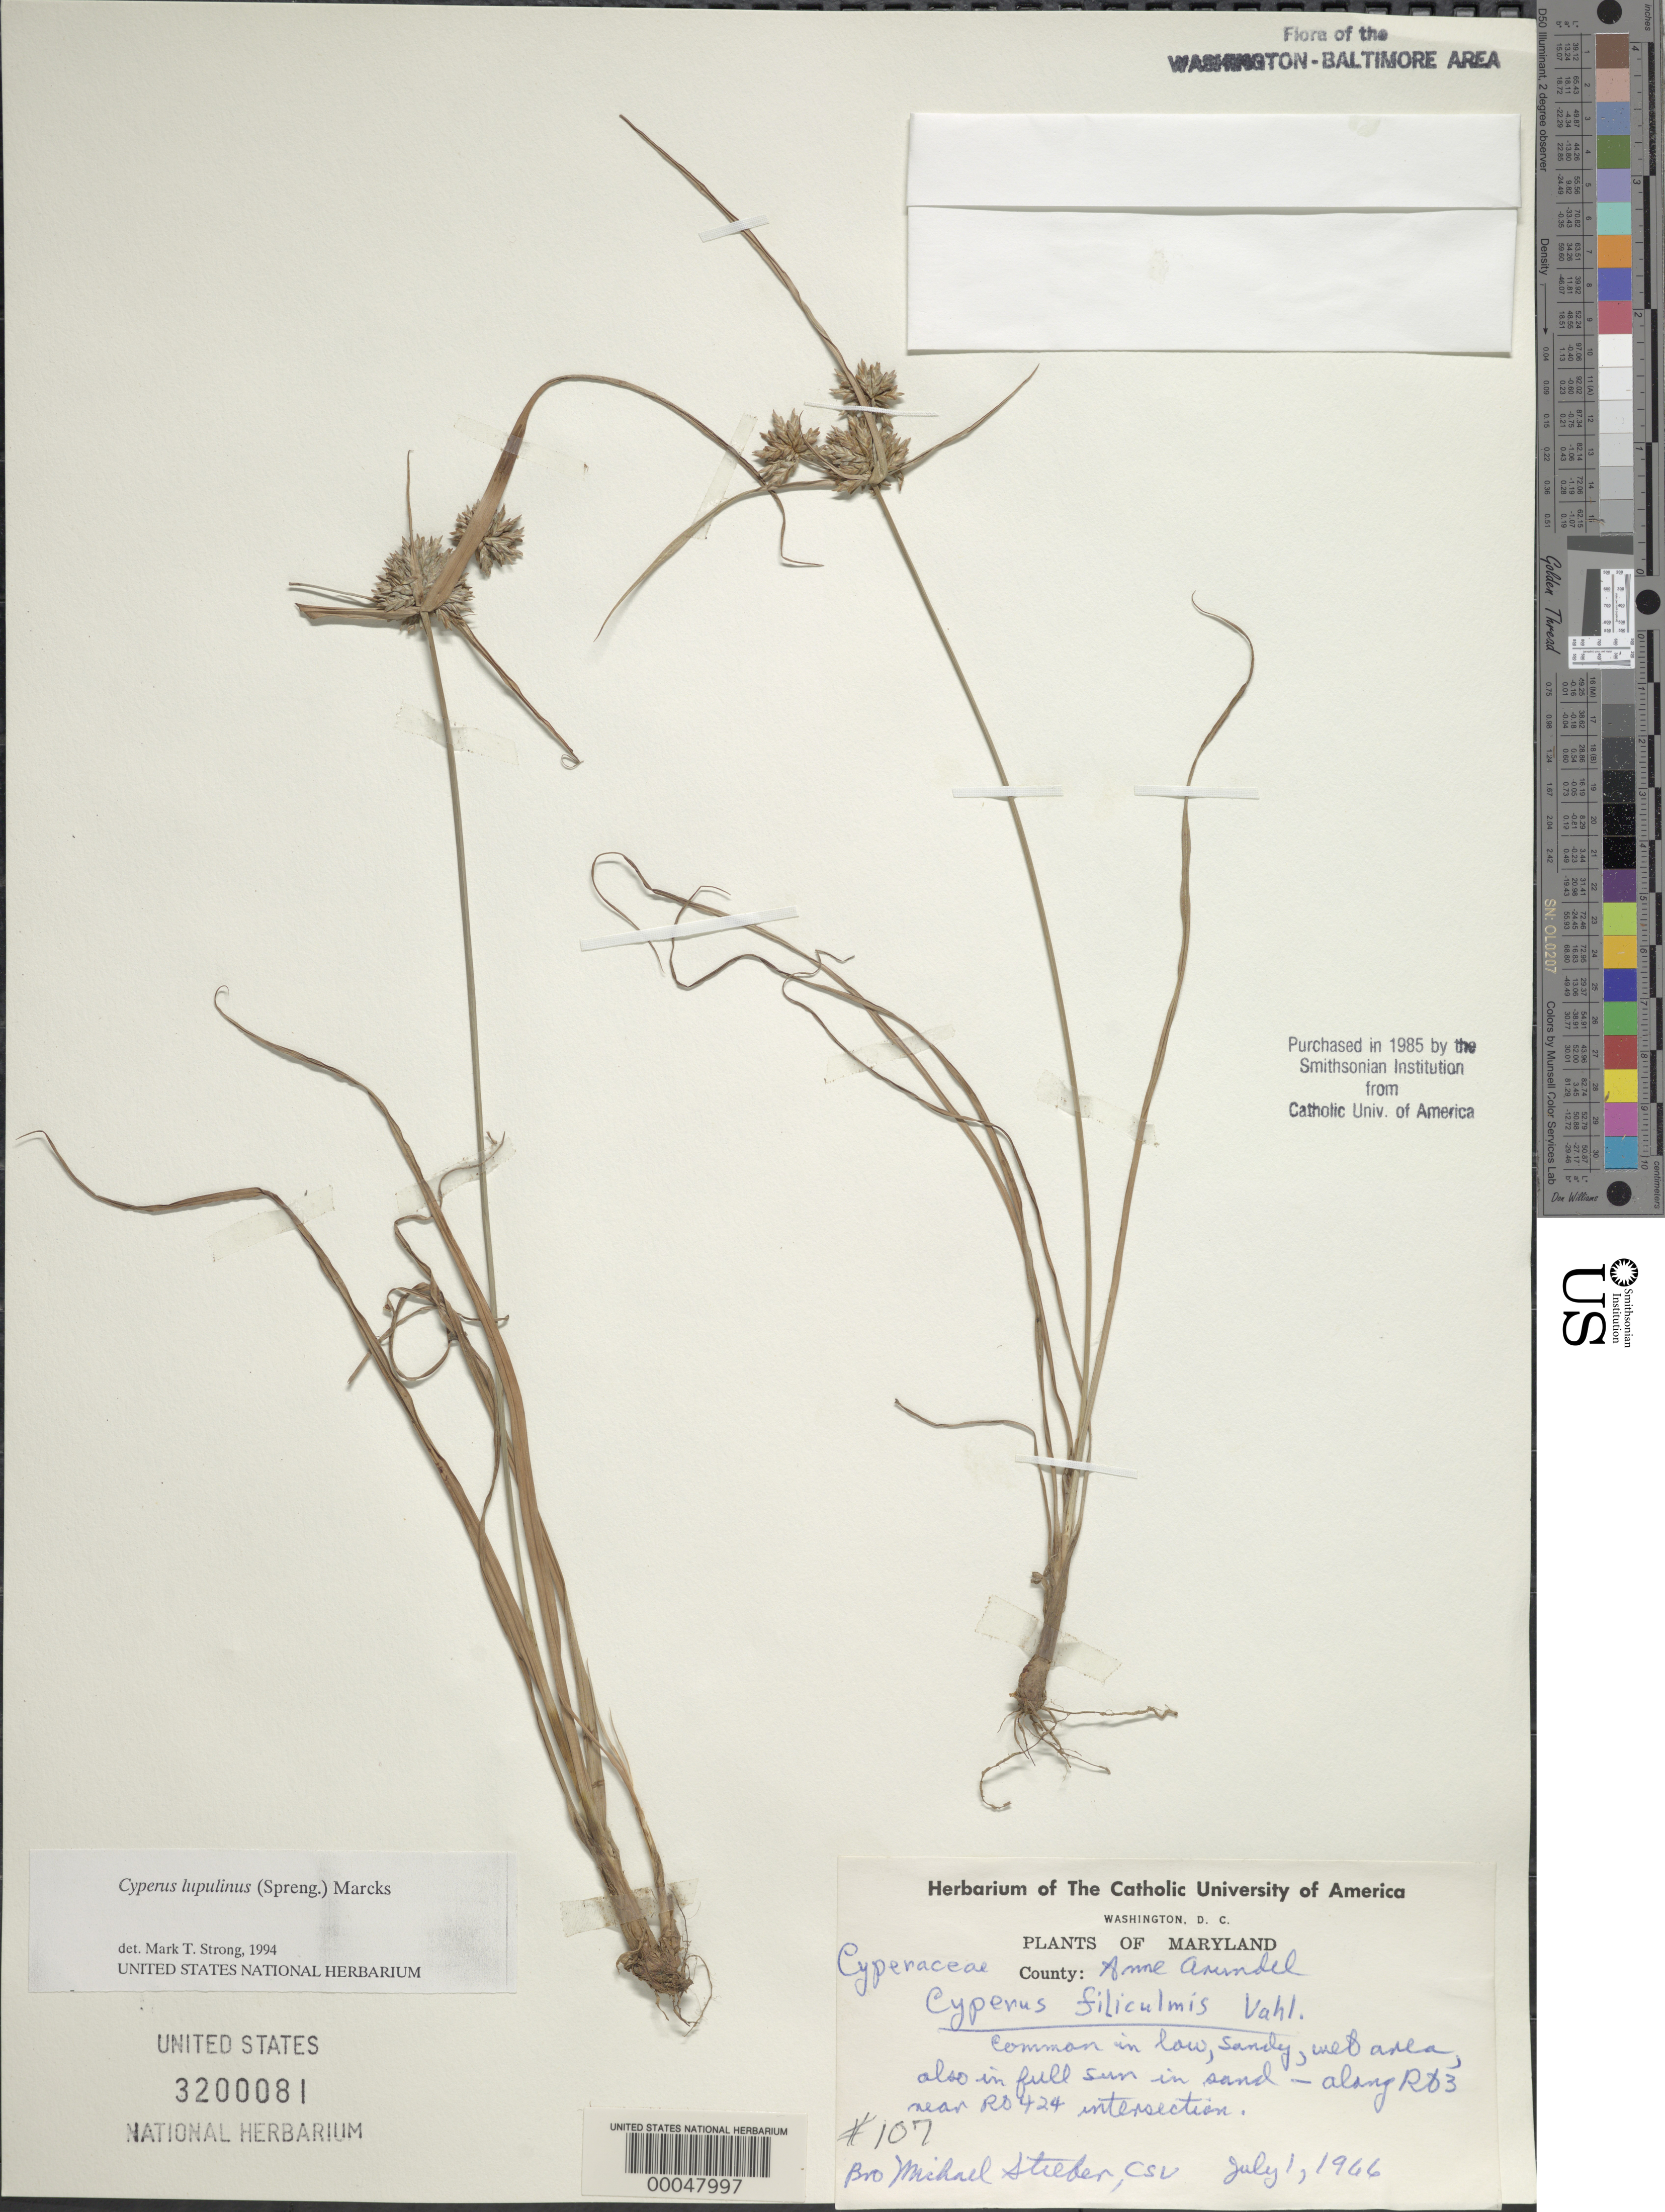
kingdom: Plantae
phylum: Tracheophyta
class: Liliopsida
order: Poales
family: Cyperaceae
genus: Cyperus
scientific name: Cyperus lupulinus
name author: (Spreng.) Marcks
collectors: Bro. M. Stieber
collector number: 107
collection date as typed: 01 Jul 1966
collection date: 1966-07-01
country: United States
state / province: Maryland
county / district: Anne Arundel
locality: Along Rt. 3, near Rt. 424 Junct.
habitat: Low wet sandy area, in full sun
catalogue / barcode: US 3200081